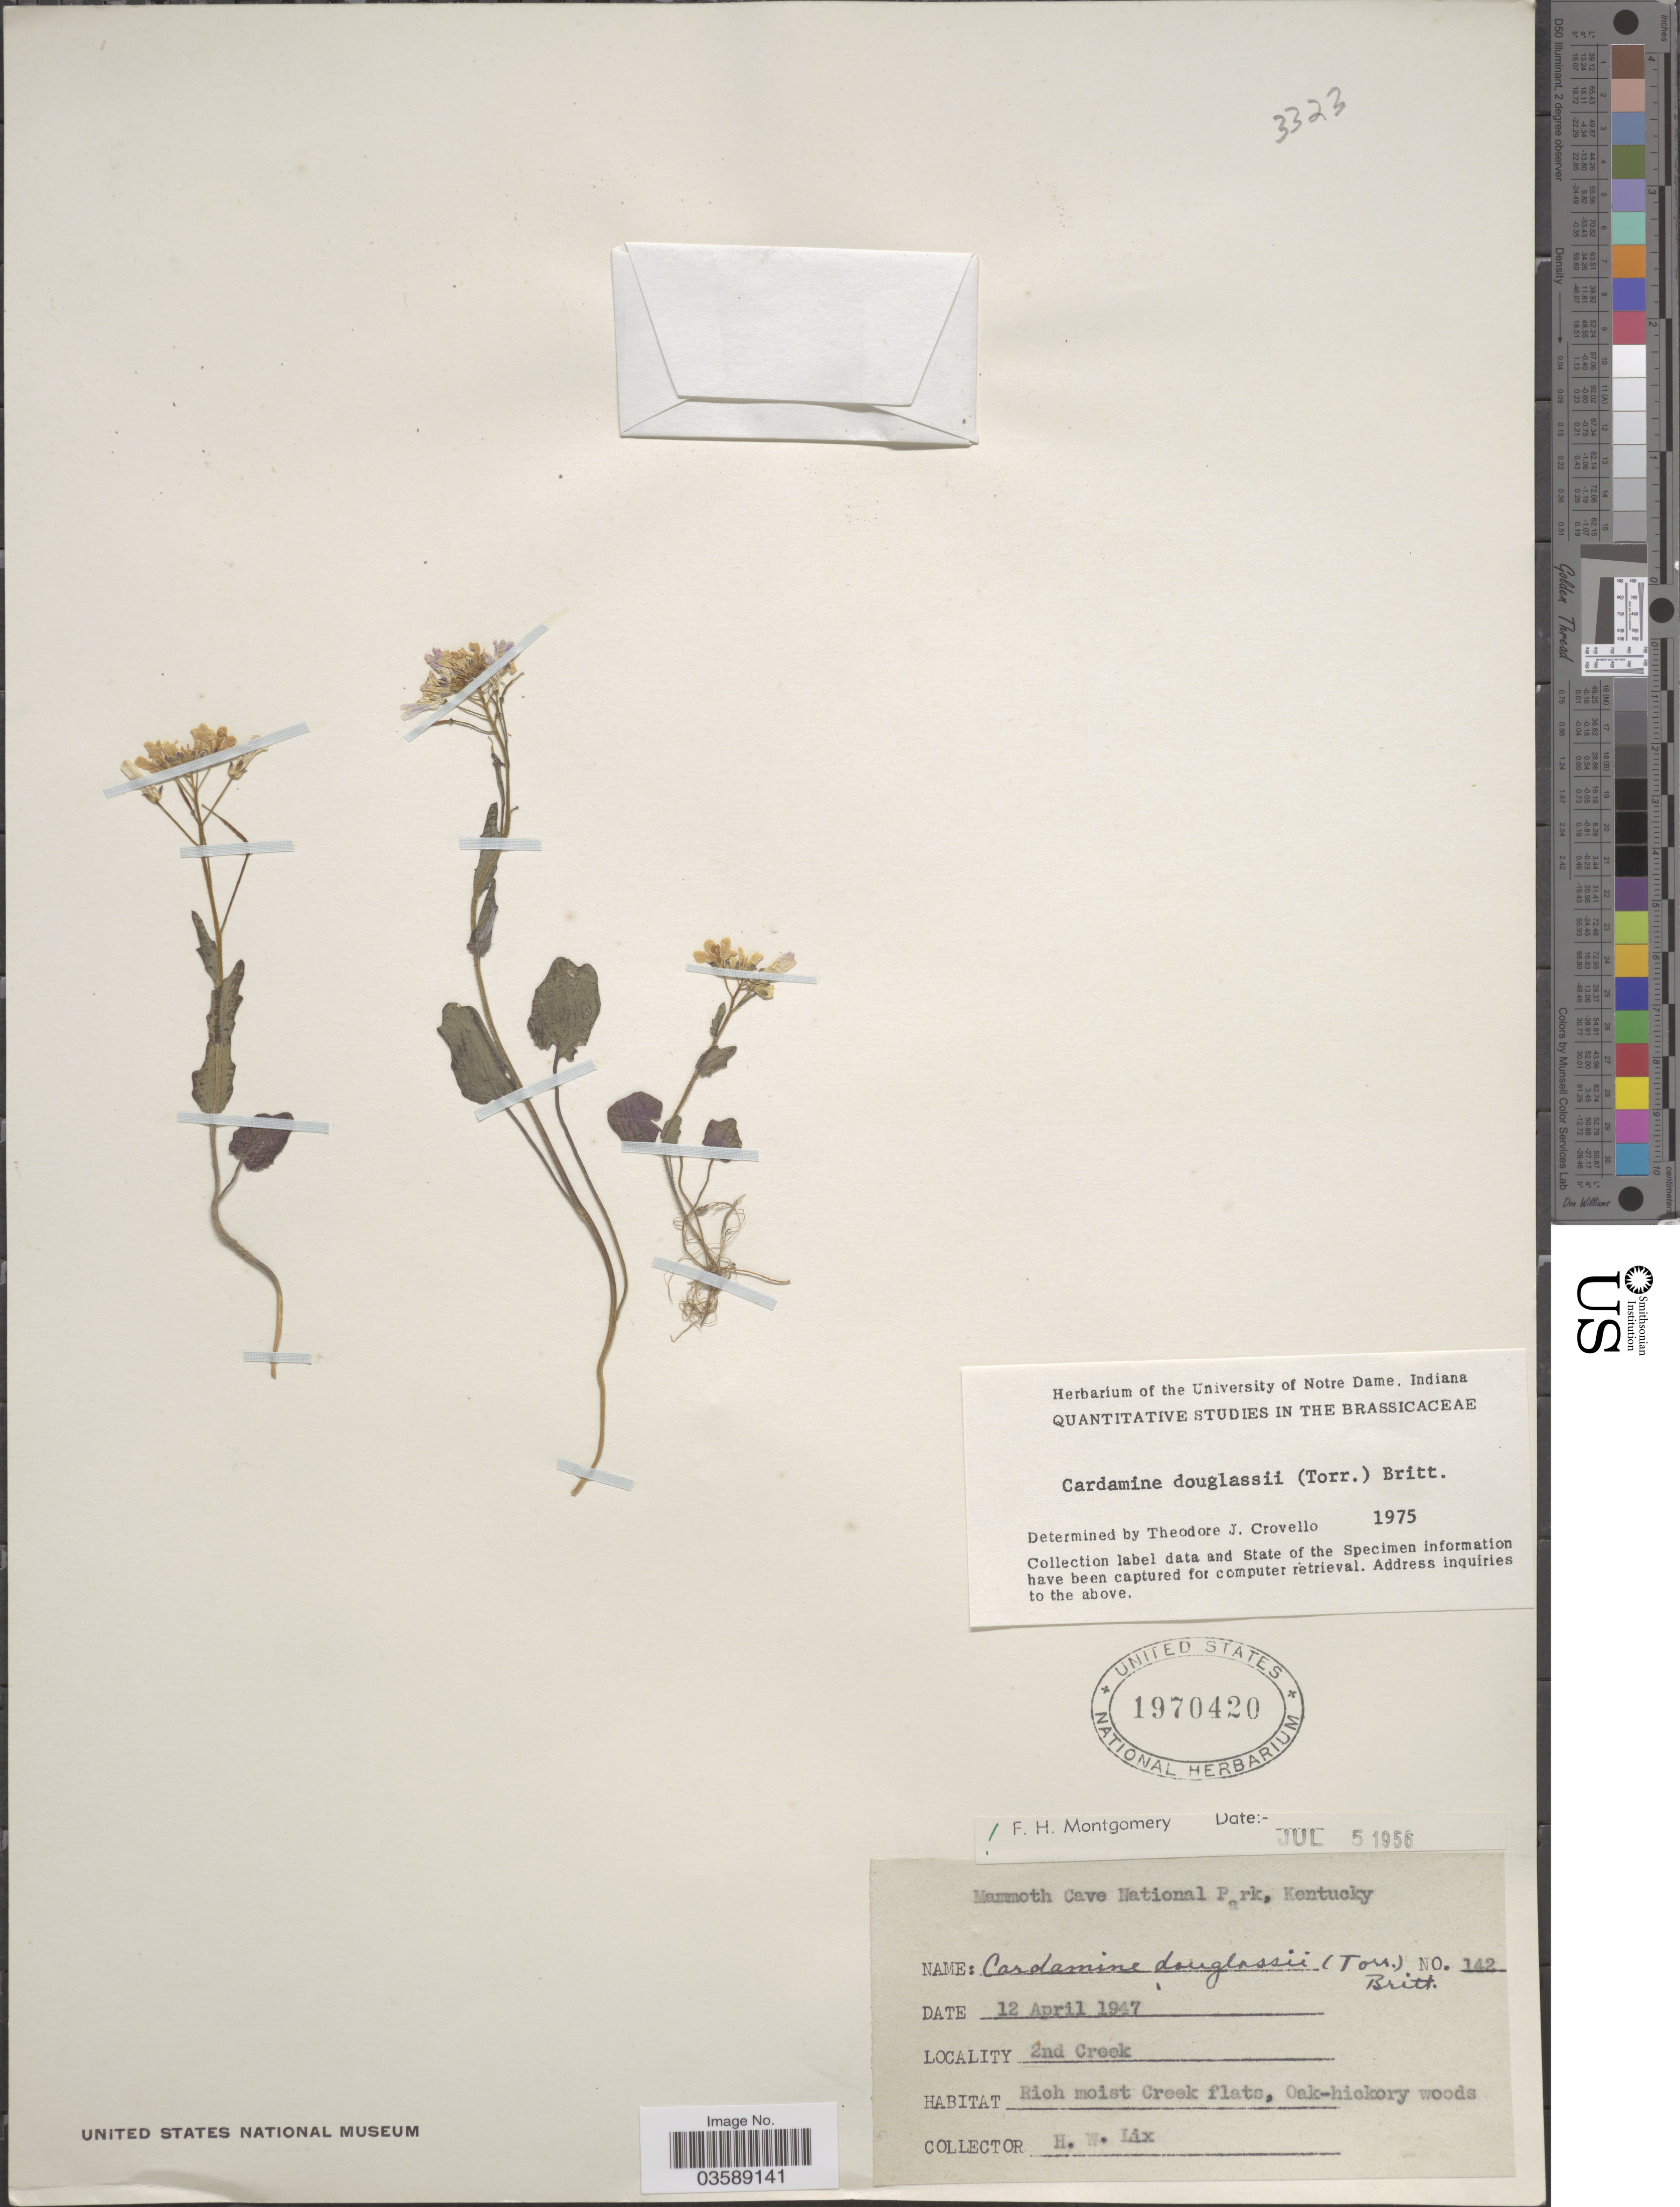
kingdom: Plantae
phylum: Tracheophyta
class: Magnoliopsida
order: Brassicales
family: Brassicaceae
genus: Cardamine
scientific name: Cardamine douglassii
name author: Britton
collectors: H. W. Lix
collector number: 142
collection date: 1947-04-12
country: United States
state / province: Kentucky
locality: Mammoth Cave national Park. 2nd Creek. Rich moist Creek flats, Oak- hickory woods.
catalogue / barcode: US 1970420